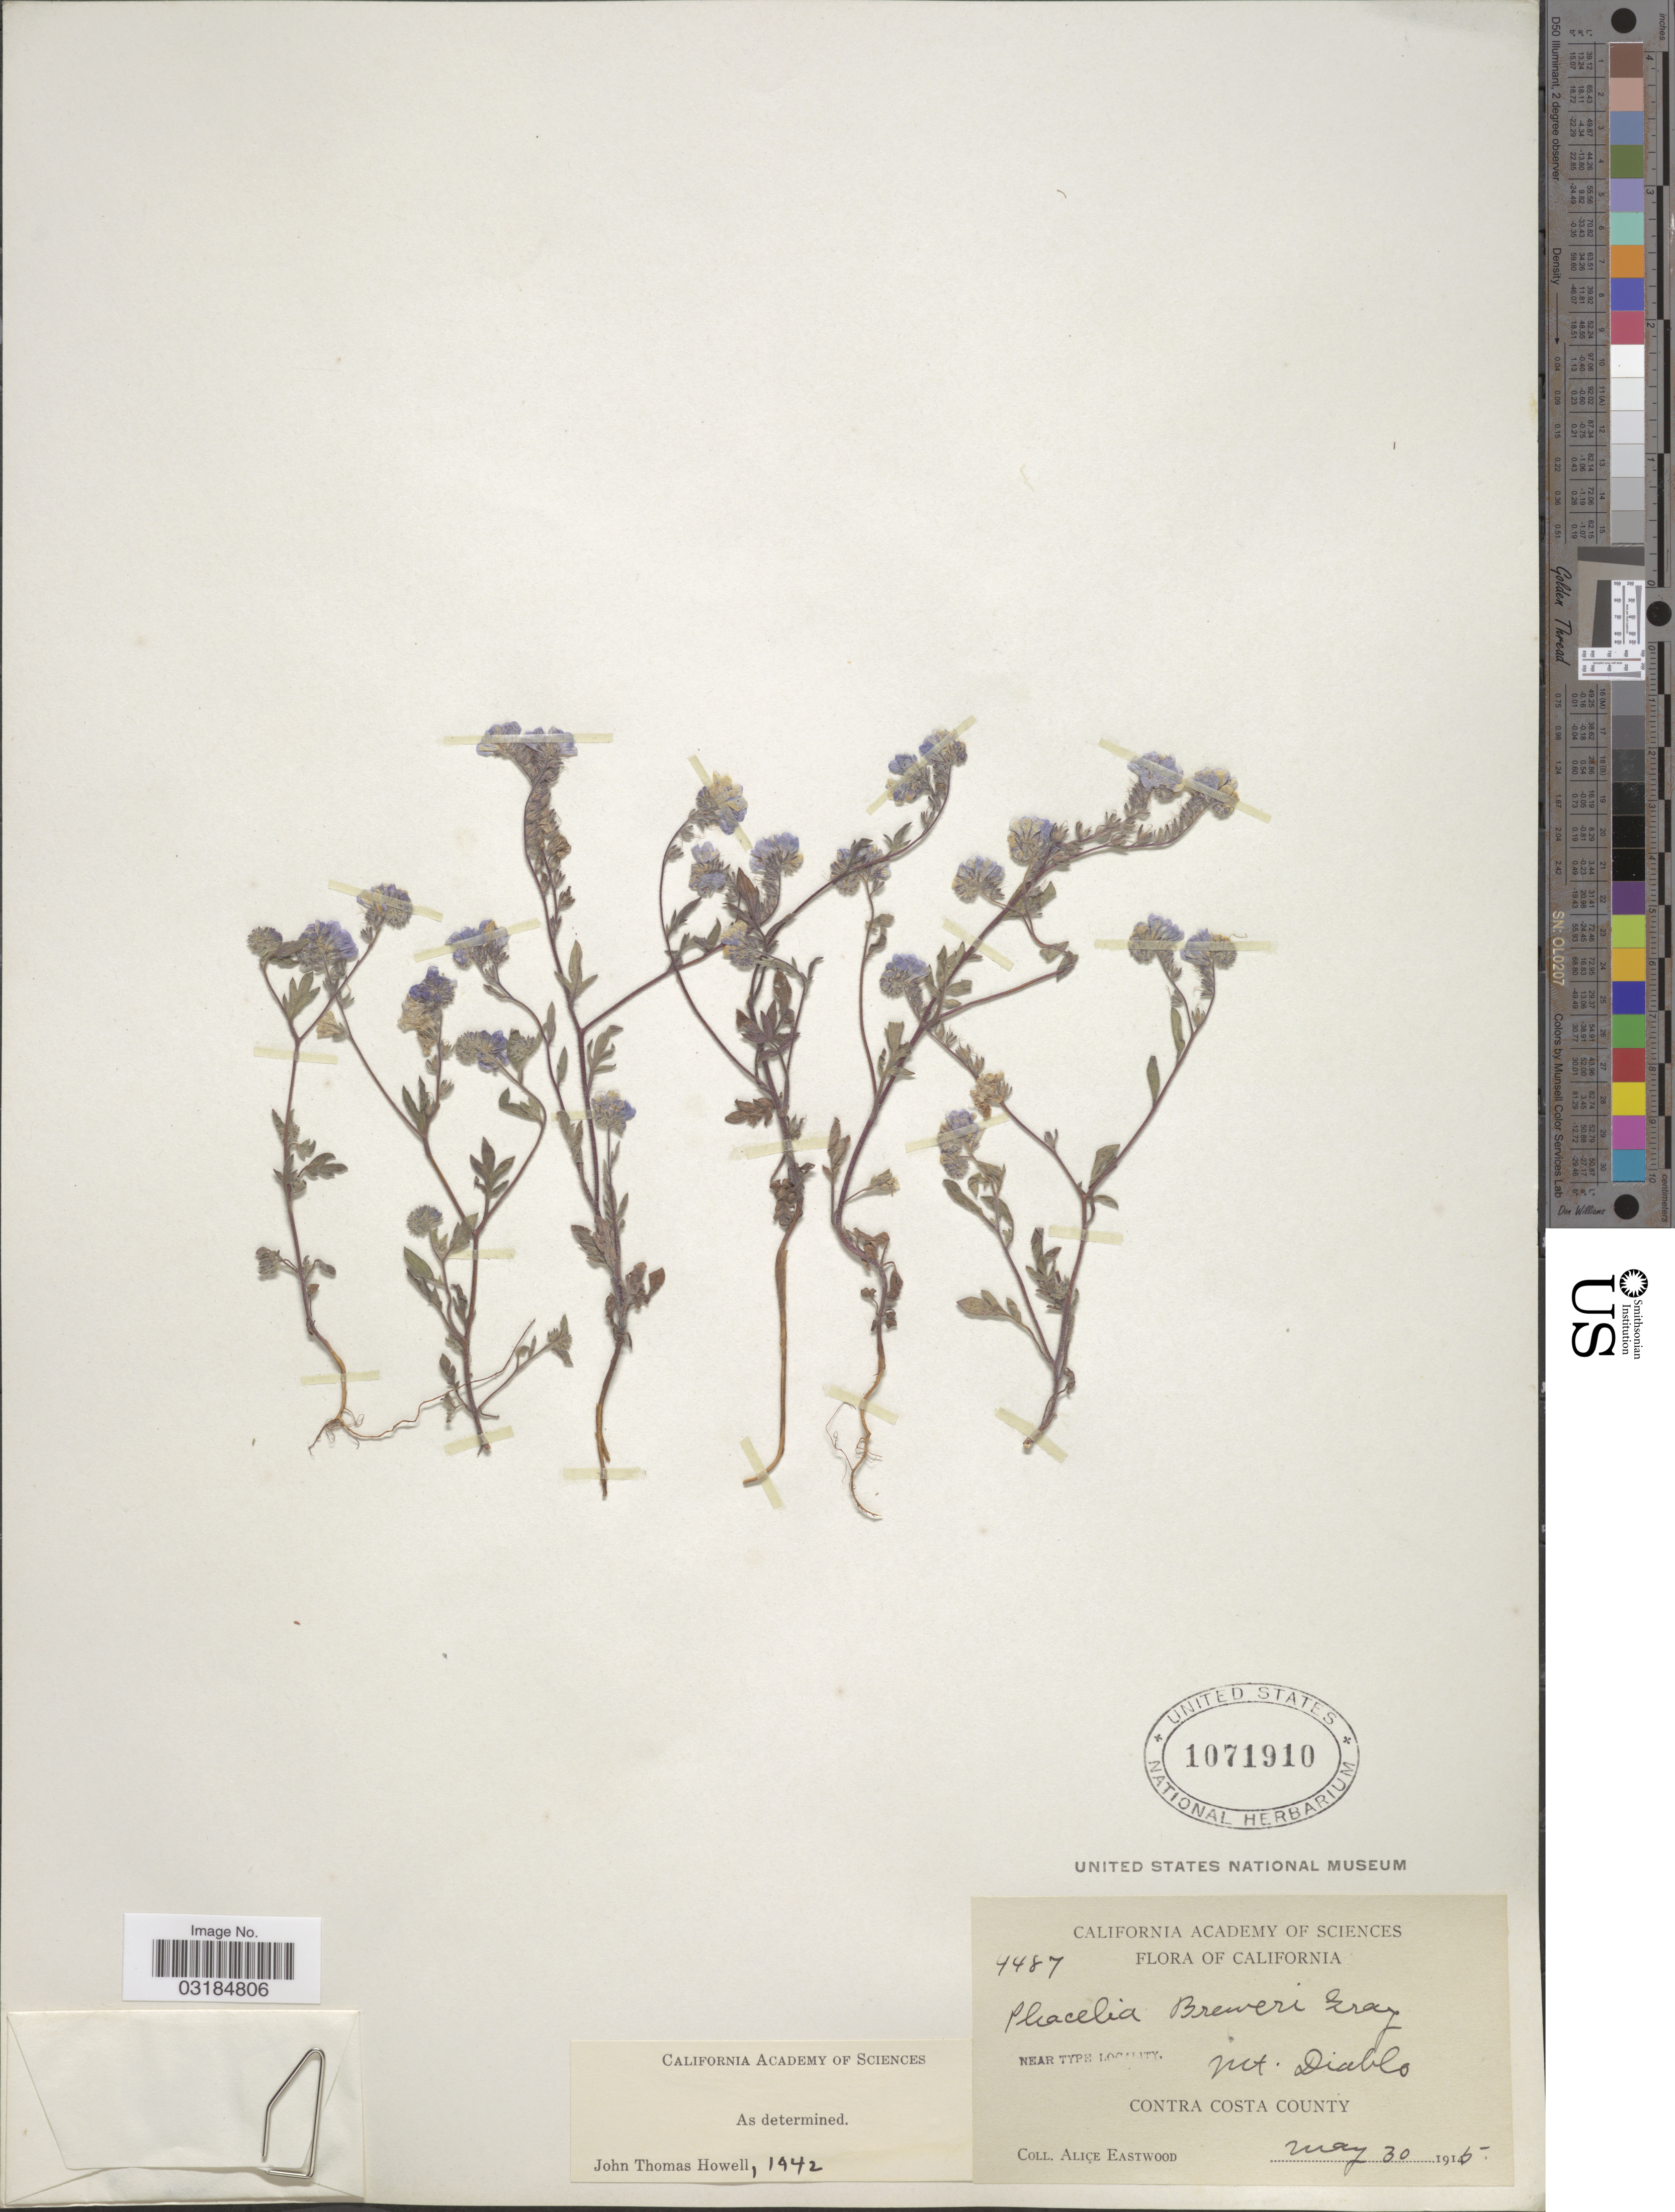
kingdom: Plantae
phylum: Tracheophyta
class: Magnoliopsida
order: Boraginales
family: Hydrophyllaceae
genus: Phacelia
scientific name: Phacelia breweri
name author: A. Gray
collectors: A. Eastwood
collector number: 4487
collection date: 1915-05-30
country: United States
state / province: California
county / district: Contra Costa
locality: Mt. Diablo, Contra Costa County.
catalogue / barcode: US 1071910